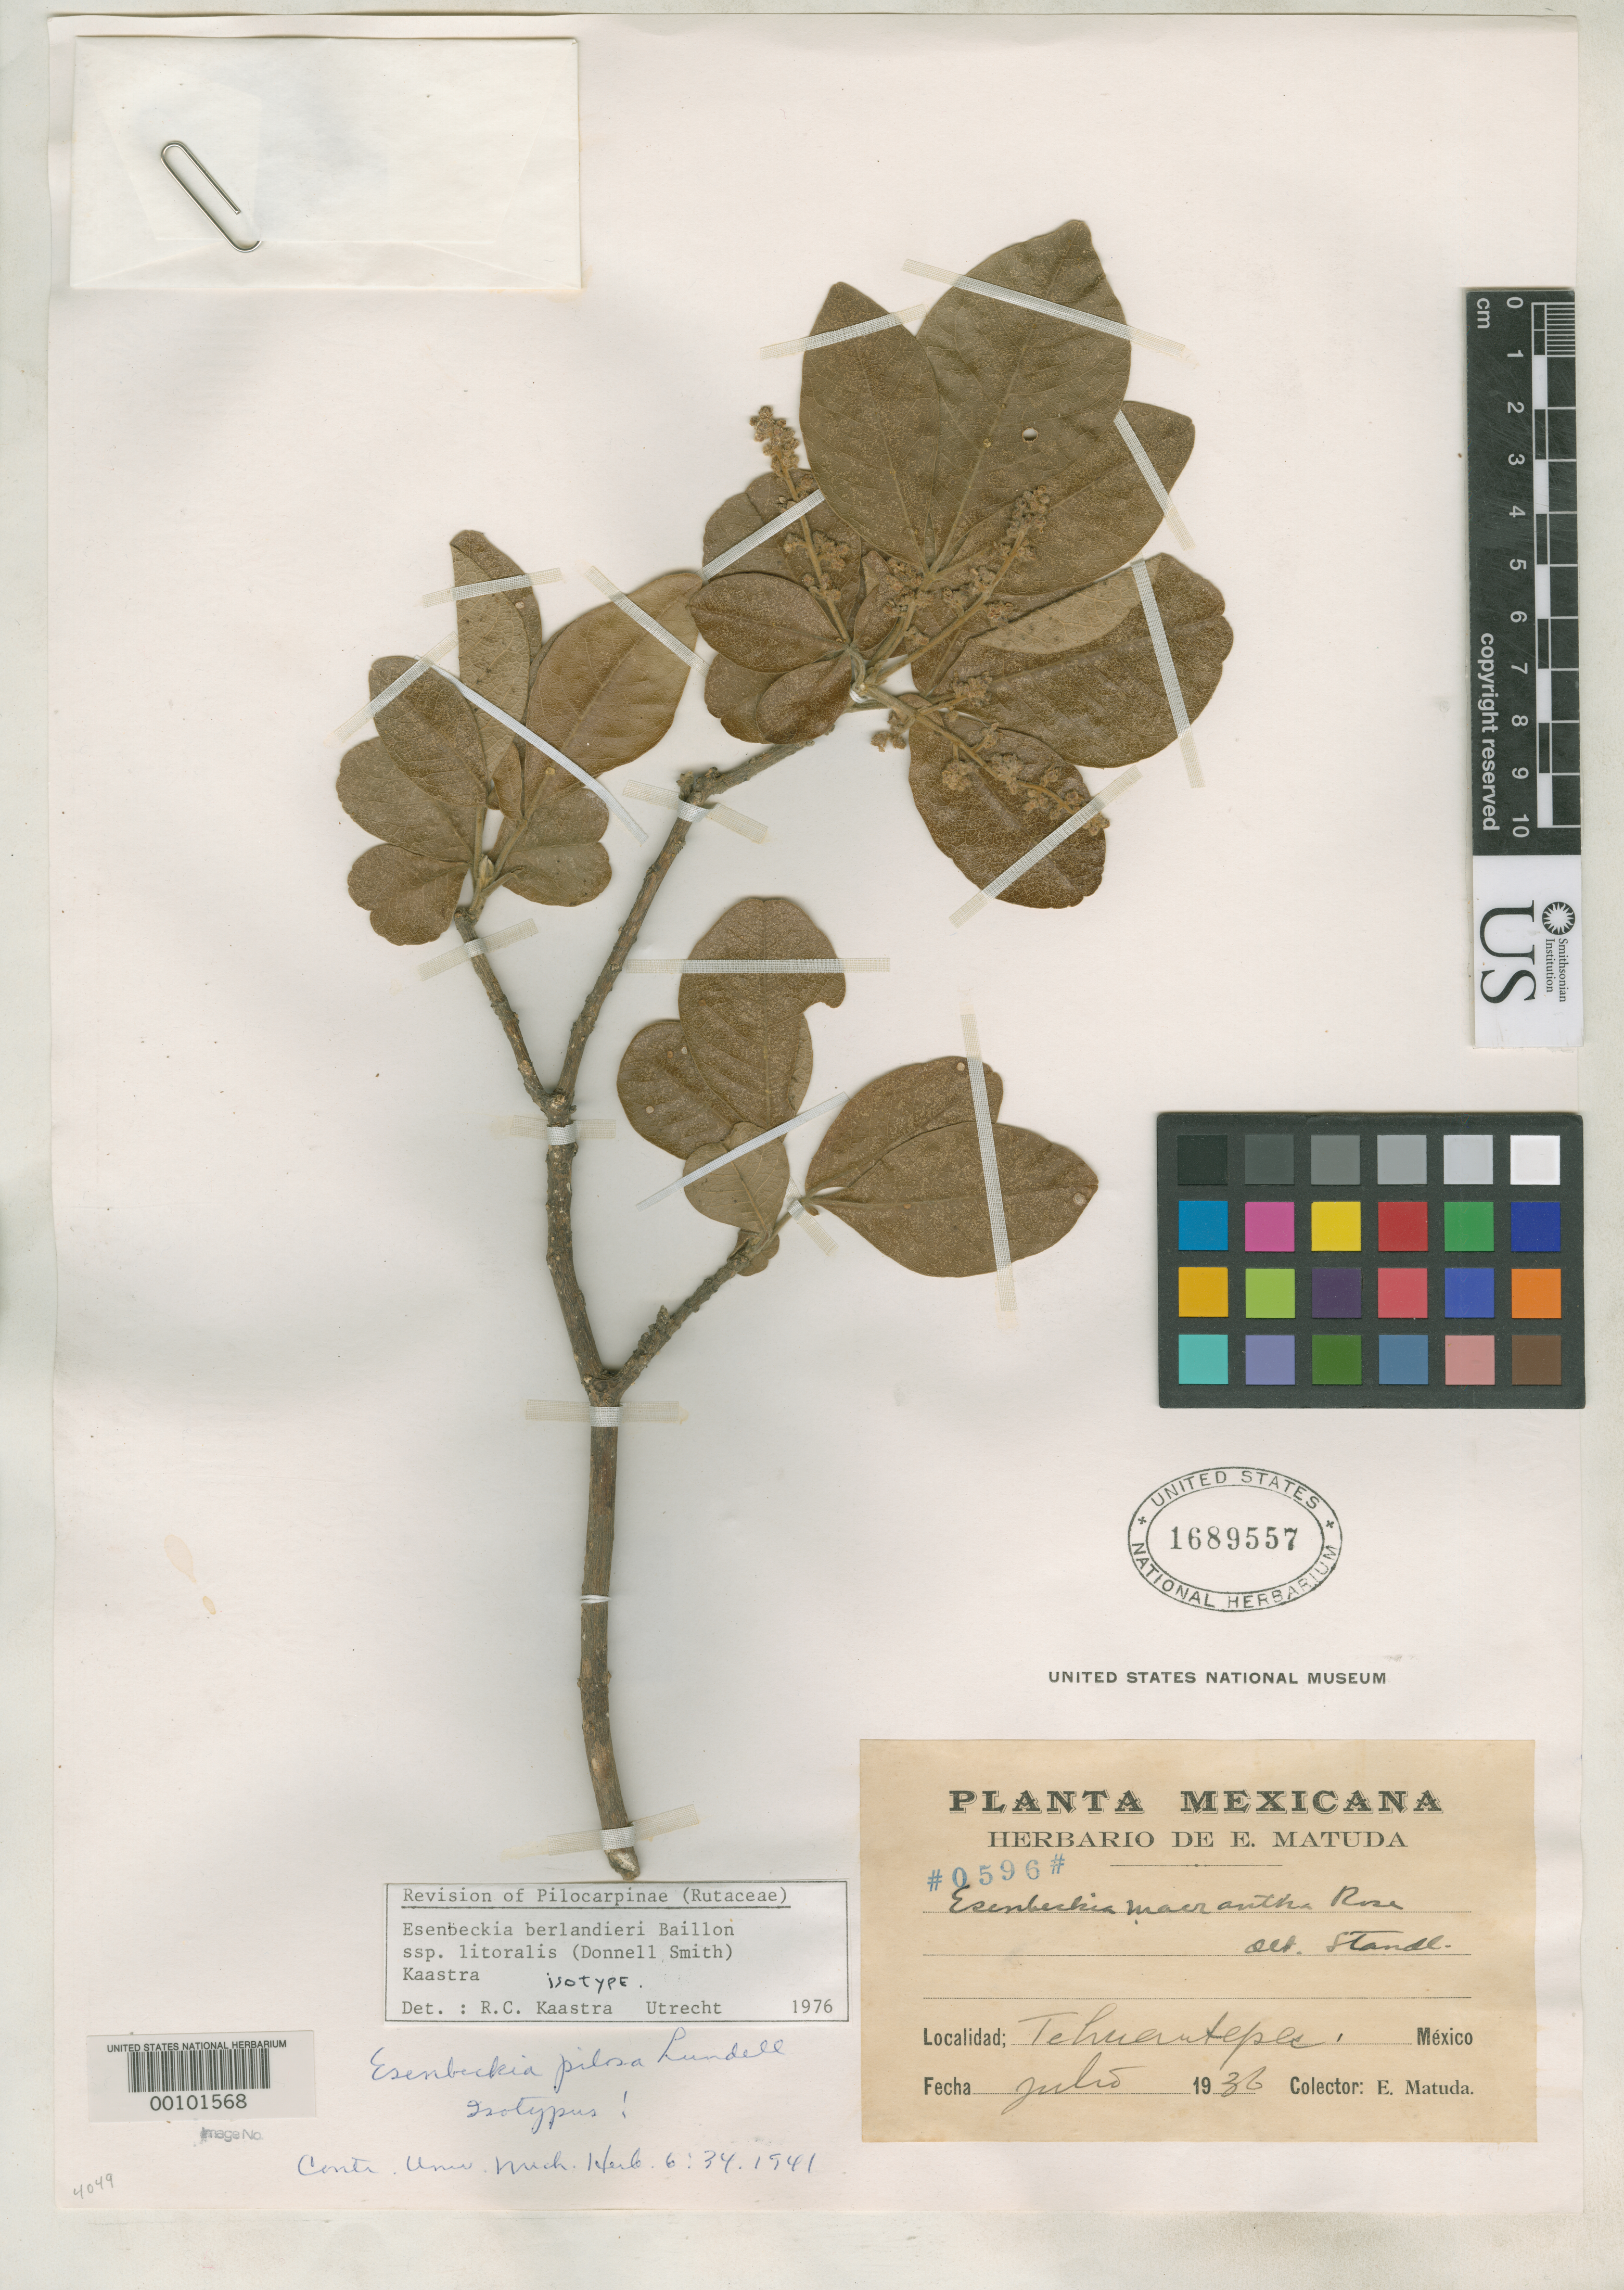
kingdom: Plantae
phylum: Tracheophyta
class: Magnoliopsida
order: Sapindales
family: Rutaceae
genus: Esenbeckia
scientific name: Esenbeckia pilosa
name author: Lundell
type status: Isotype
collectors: E. Matuda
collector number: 596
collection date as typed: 26 Jul 1936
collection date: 1936-07-26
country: Mexico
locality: E of Monserrat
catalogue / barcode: US 1689557